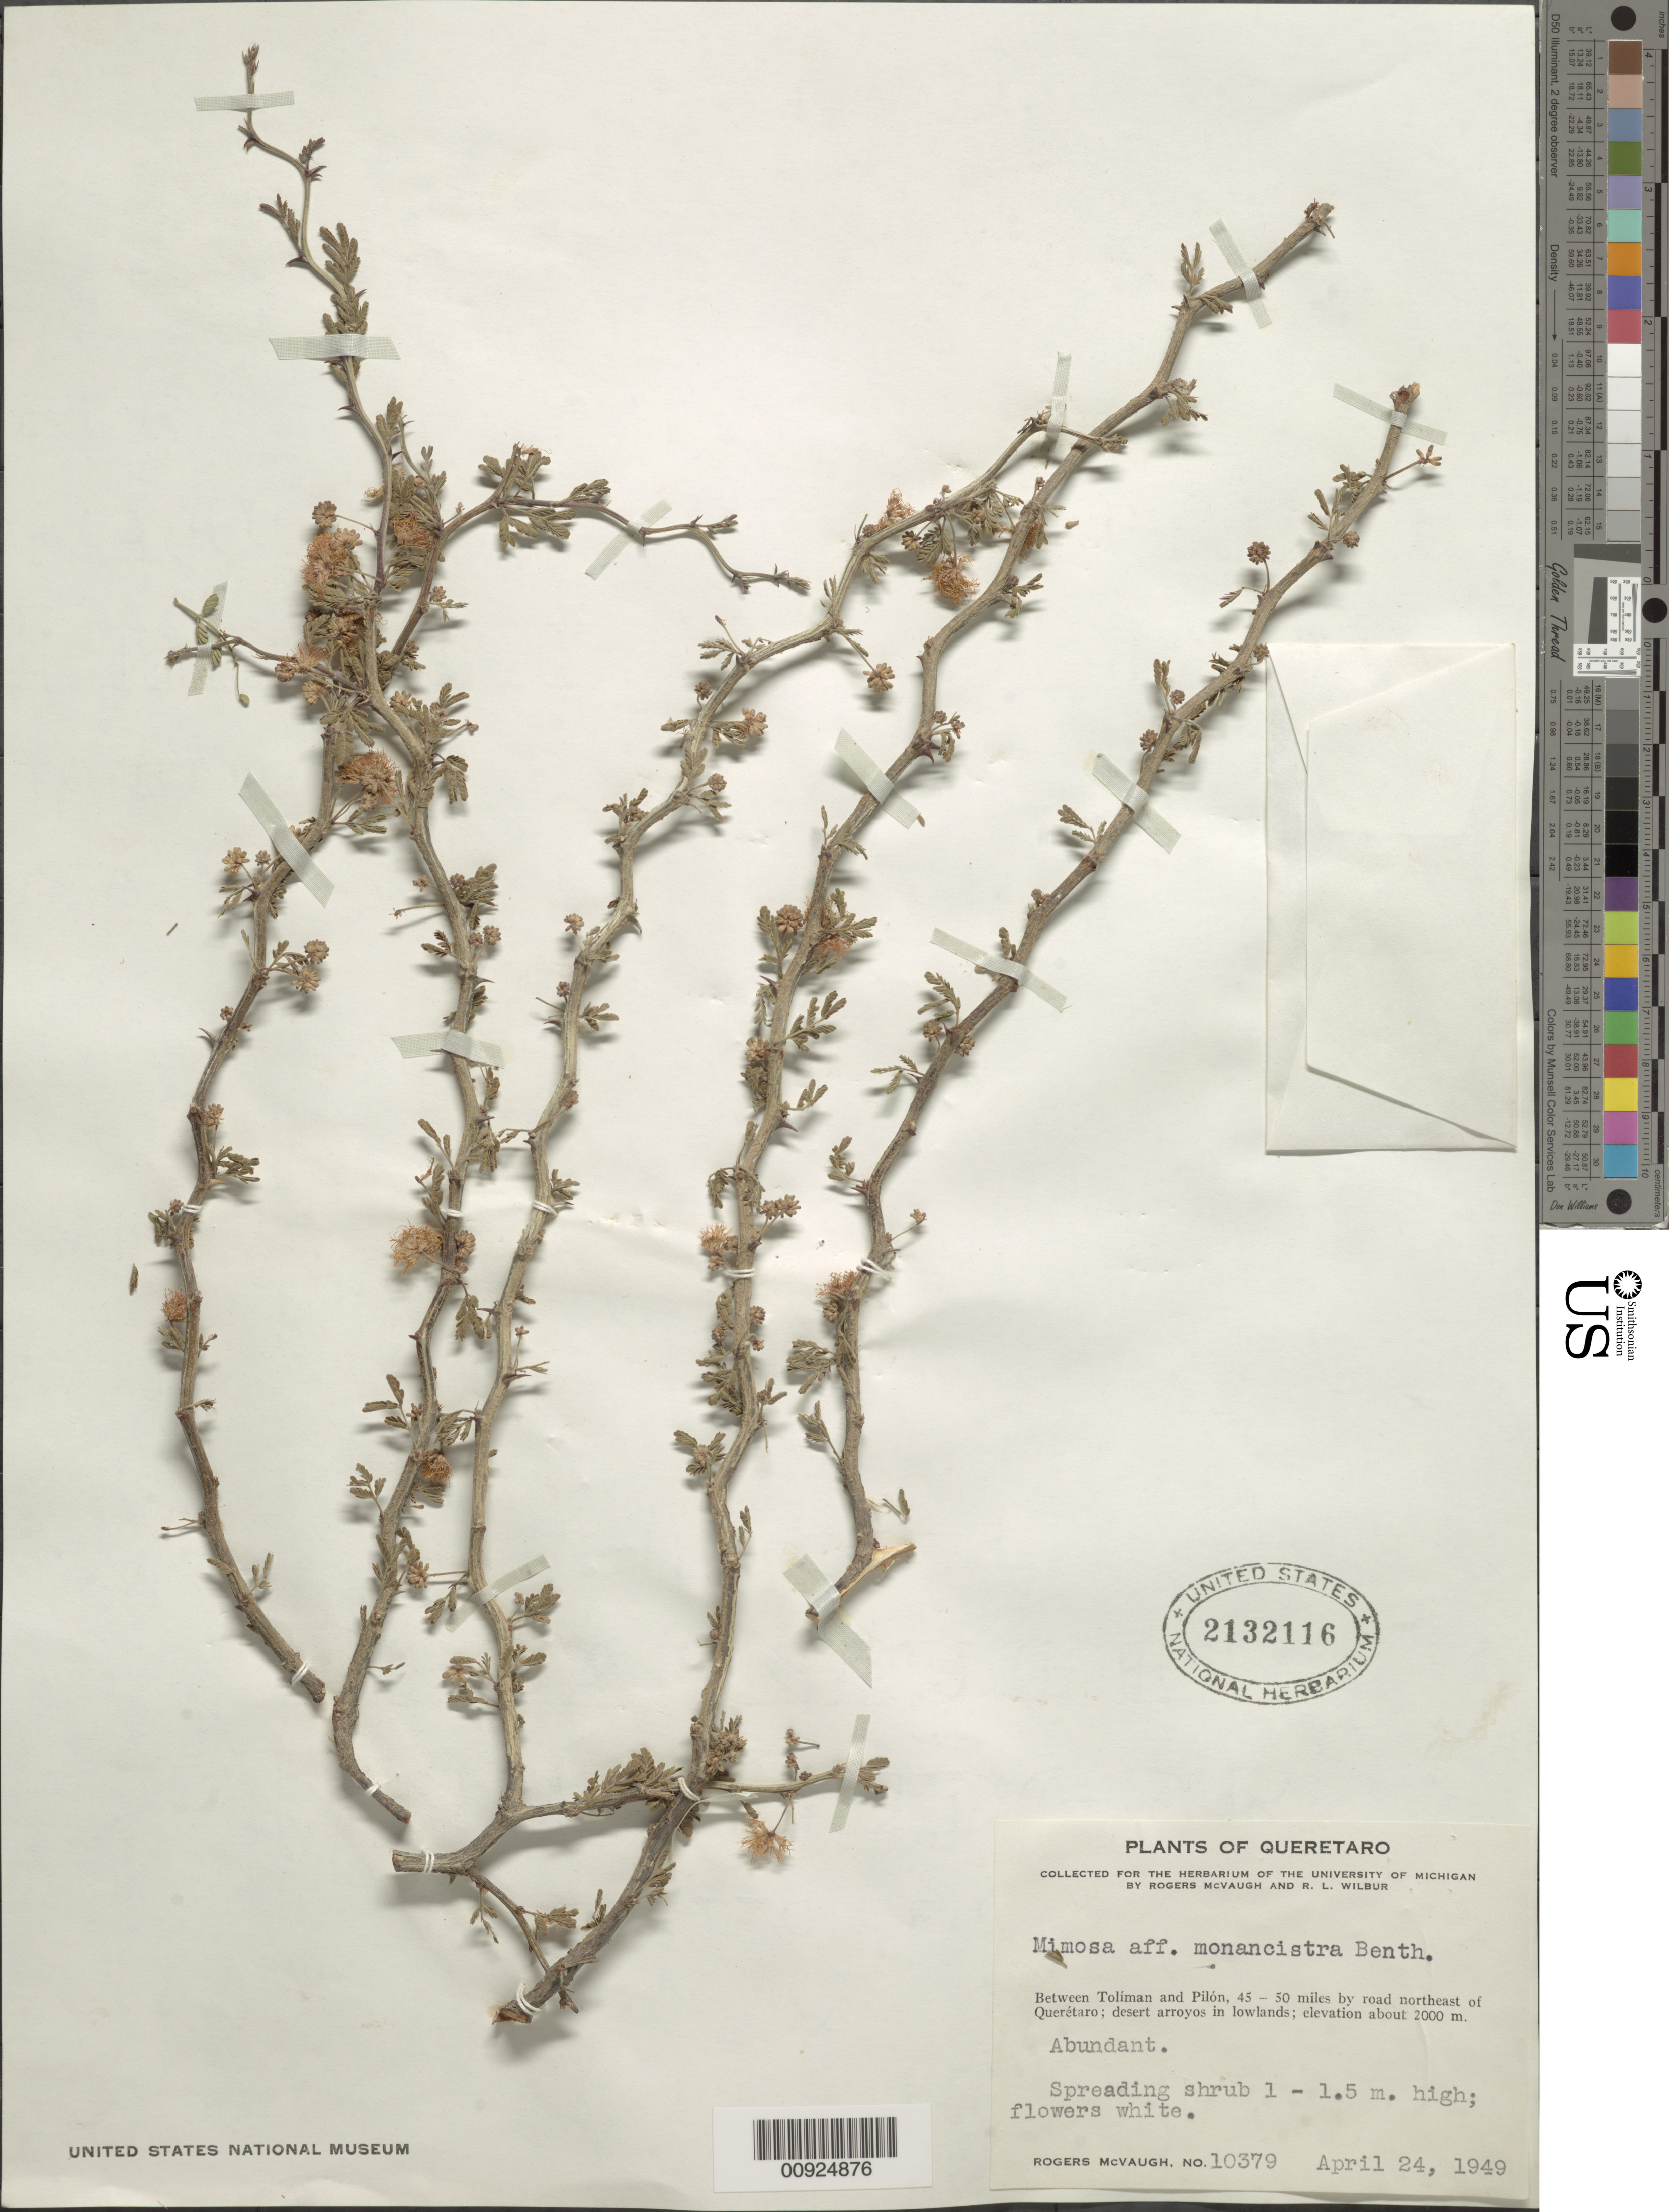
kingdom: Plantae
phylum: Tracheophyta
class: Magnoliopsida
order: Fabales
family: Fabaceae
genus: Mimosa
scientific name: Mimosa monancistra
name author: Benth.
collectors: R. McVaugh & R. L. Wilbur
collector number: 10379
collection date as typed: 24 Apr 1949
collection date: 1949-04-24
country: Mexico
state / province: Querétaro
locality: Between Toliman and Pilón, 45 - 50 miles by road northeast of Querétaro.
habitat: Desert arroyos in lowlands.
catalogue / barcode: US 2132116